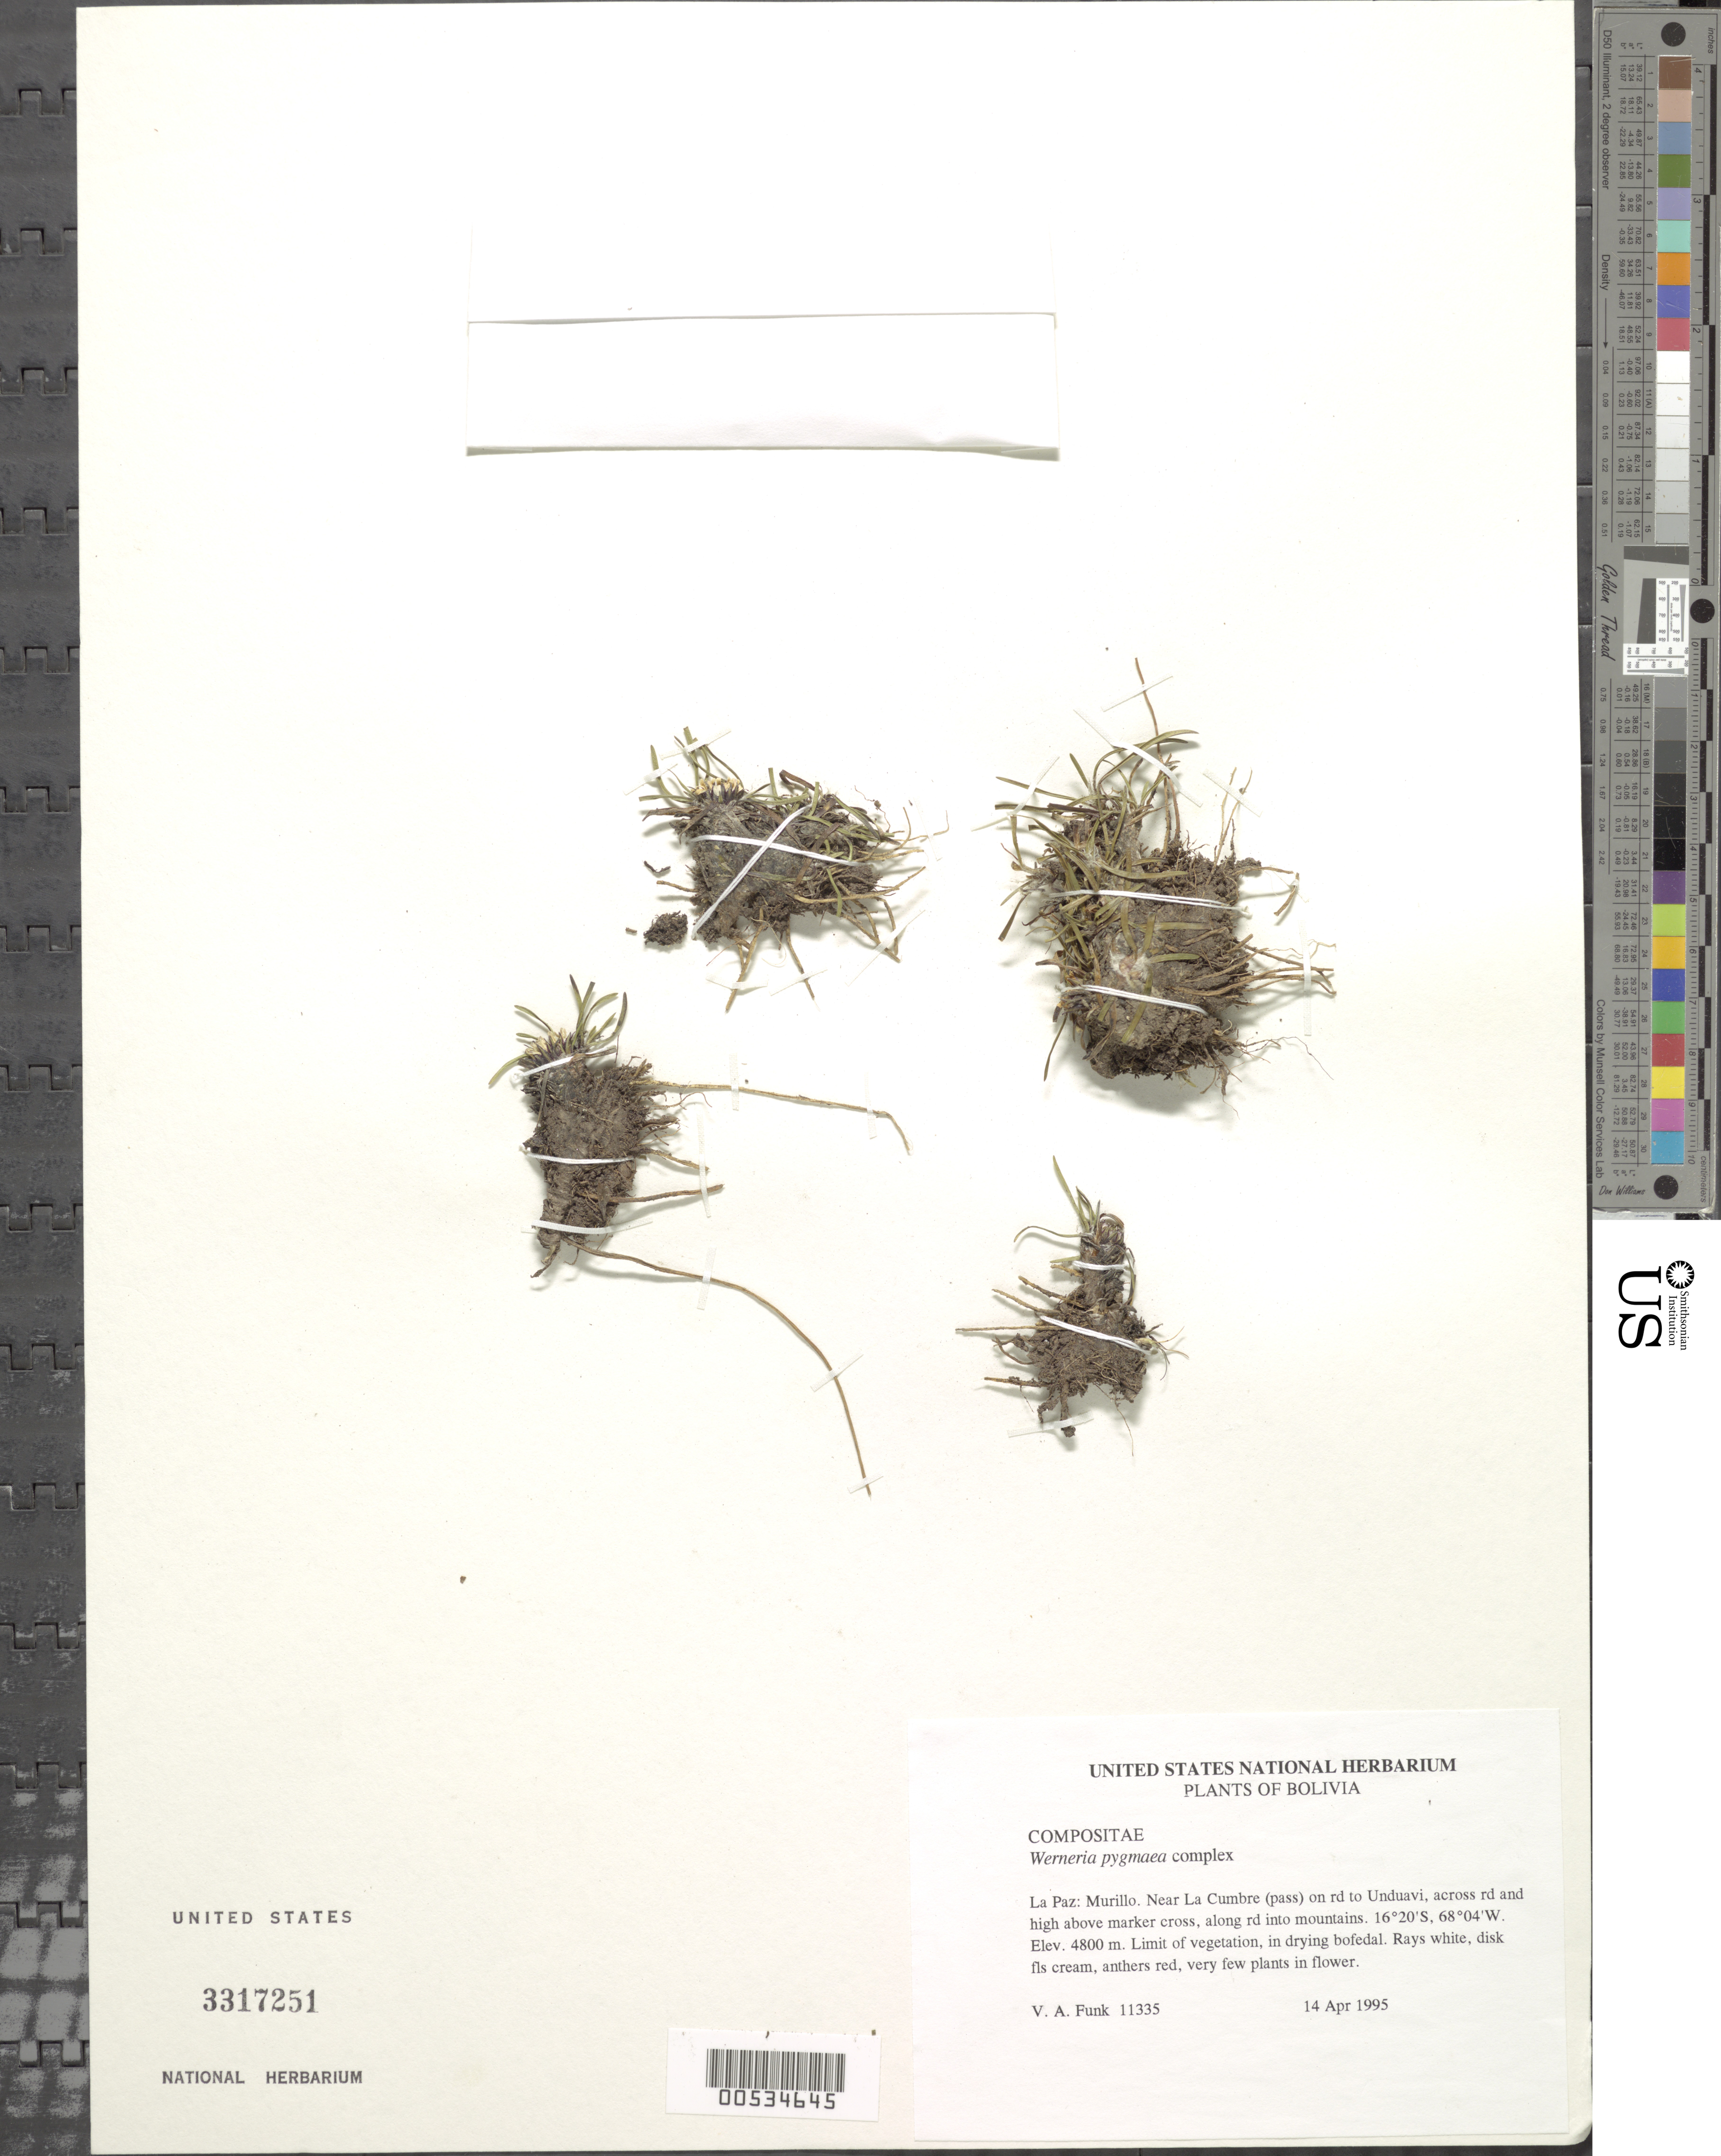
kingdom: Plantae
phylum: Tracheophyta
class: Magnoliopsida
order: Asterales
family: Asteraceae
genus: Werneria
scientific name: Werneria apiculata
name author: Sch. Bip.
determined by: Calvo, Joel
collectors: V. Funk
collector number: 11335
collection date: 1995-04-14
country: Bolivia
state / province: La Paz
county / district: Murillo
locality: La Cumbre (pass) on rd to Unduavi, across rd and high above marker cross, along rd. into mountains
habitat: Limit of vegetation, in drying bofedal.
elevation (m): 4800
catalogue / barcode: US 3317251